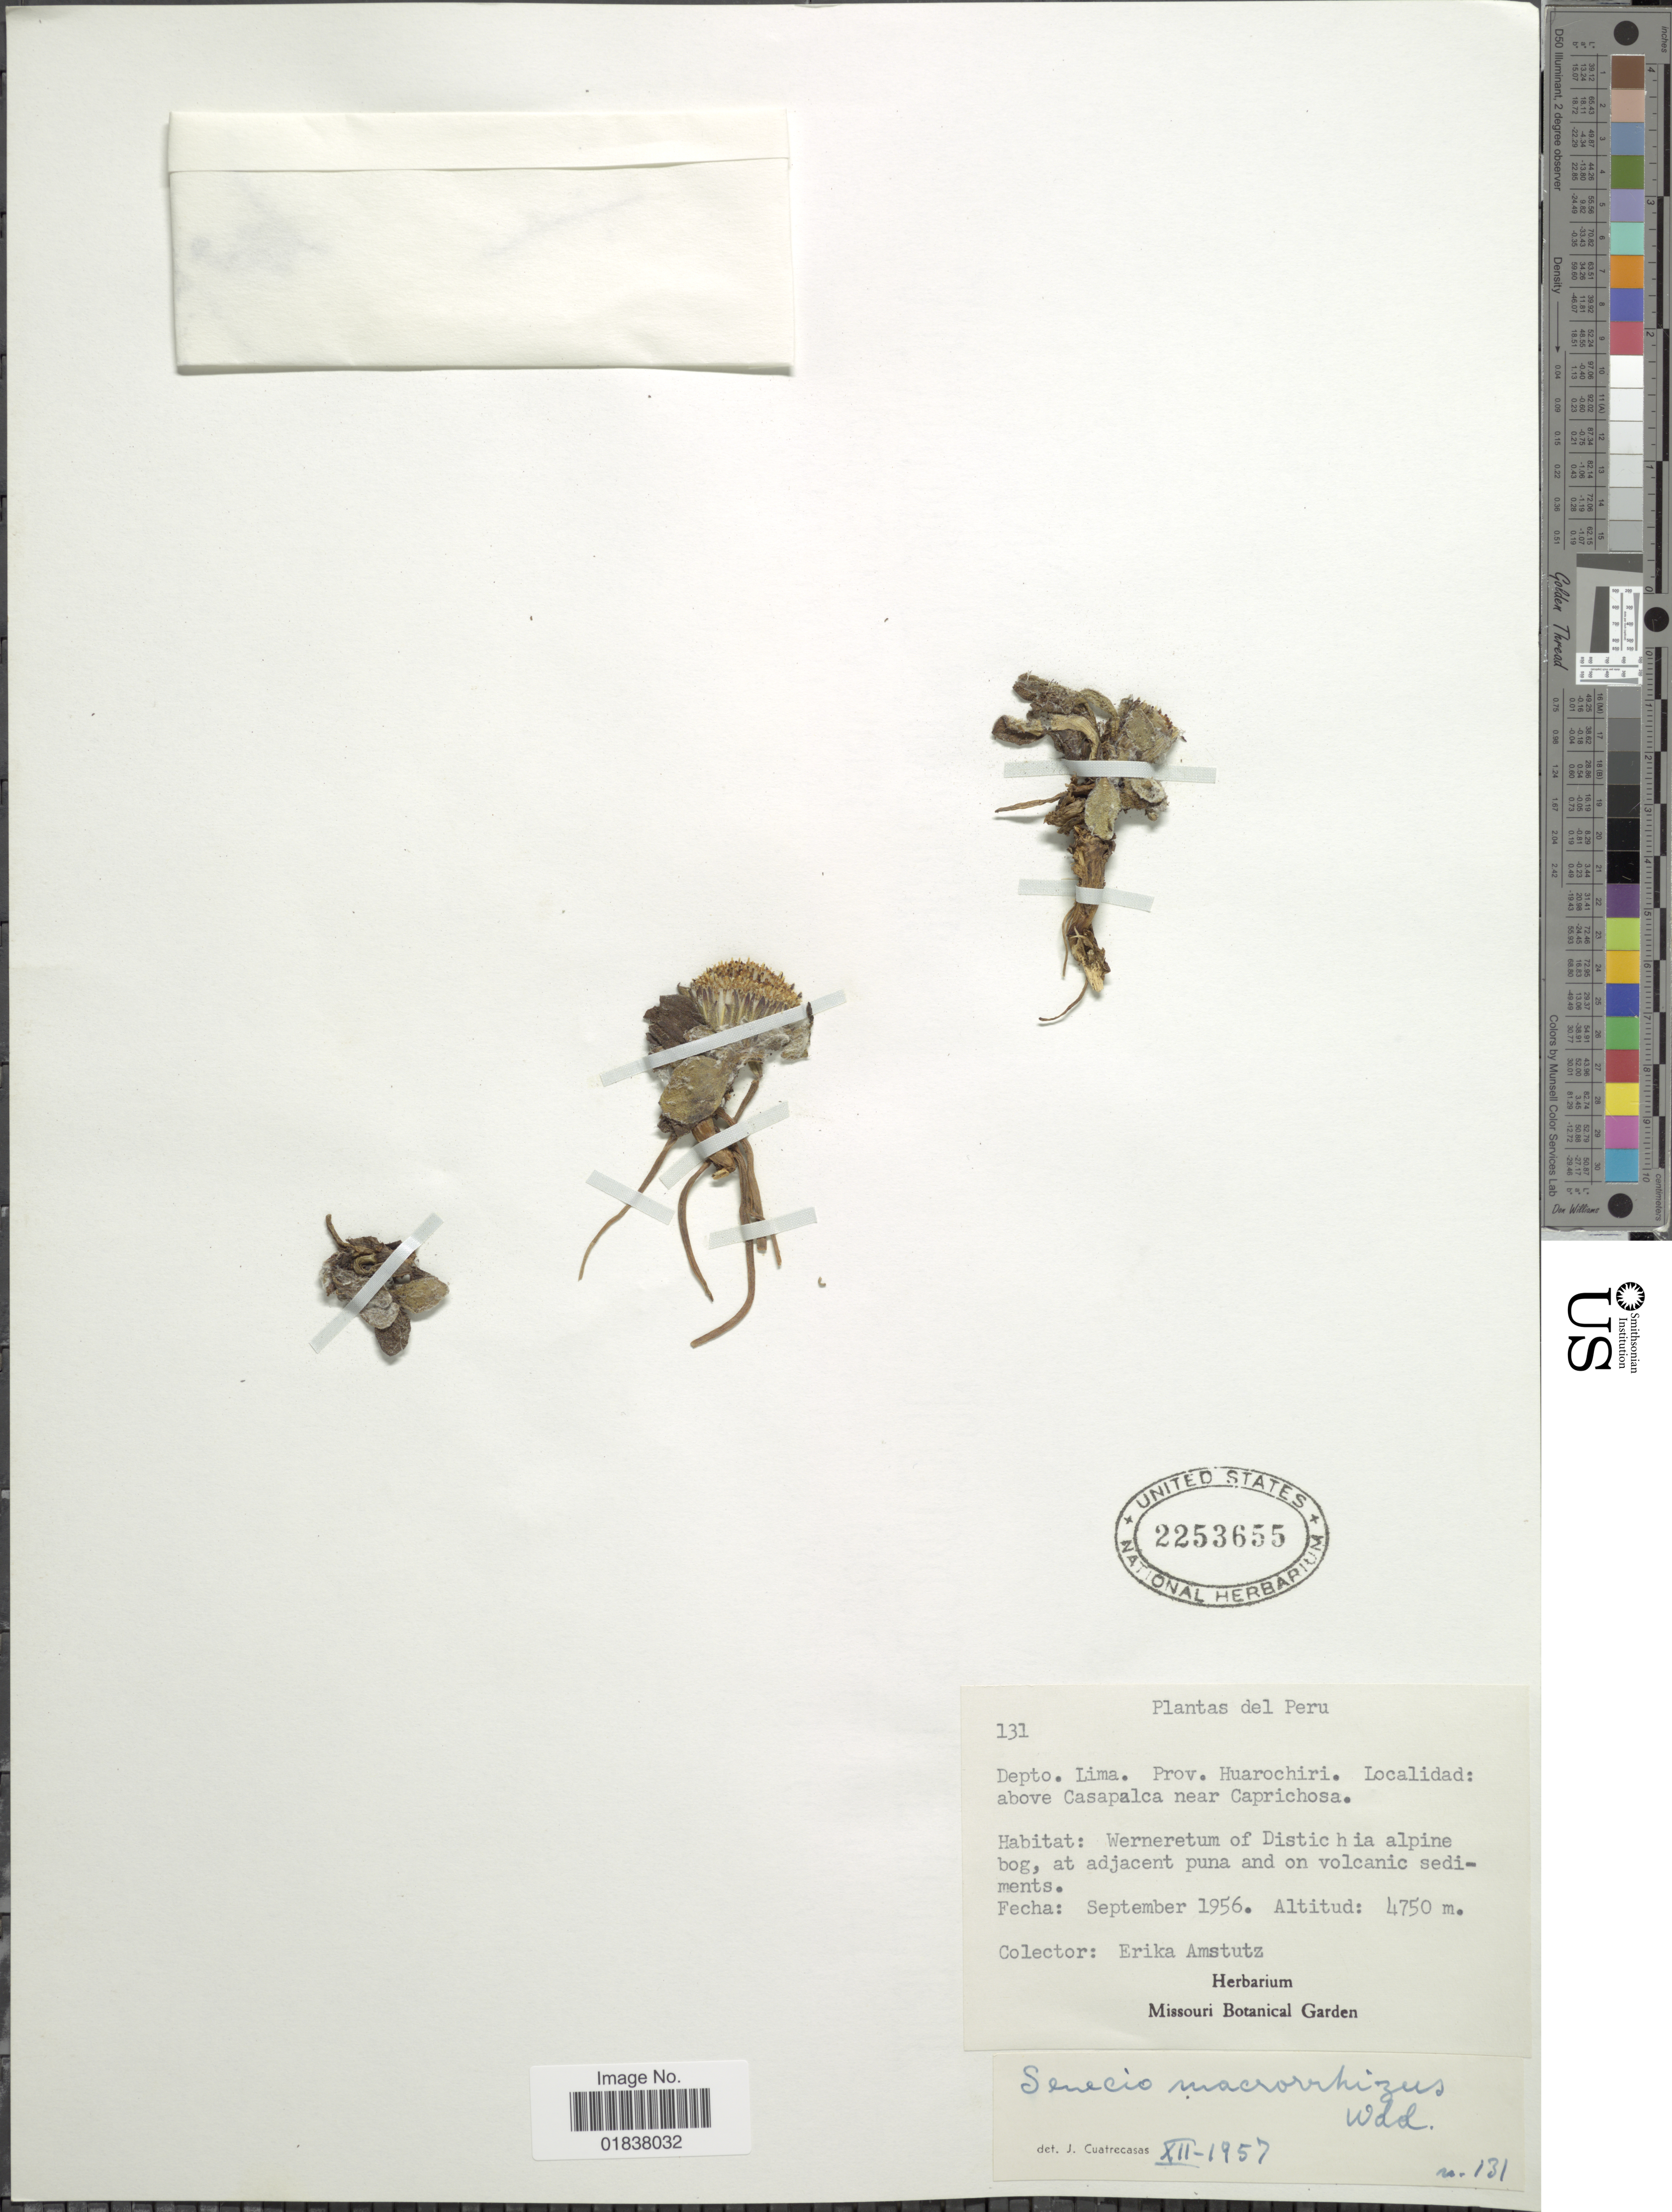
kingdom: Plantae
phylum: Tracheophyta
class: Magnoliopsida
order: Asterales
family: Asteraceae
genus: Senecio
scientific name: Senecio macrorrhizus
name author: Wedd.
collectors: E. Amstutz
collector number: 131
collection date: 1956-09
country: Peru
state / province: Lima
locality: Prov. Huarochiri, above Cascapalca near Caprichosa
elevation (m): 4750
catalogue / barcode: US 2253655